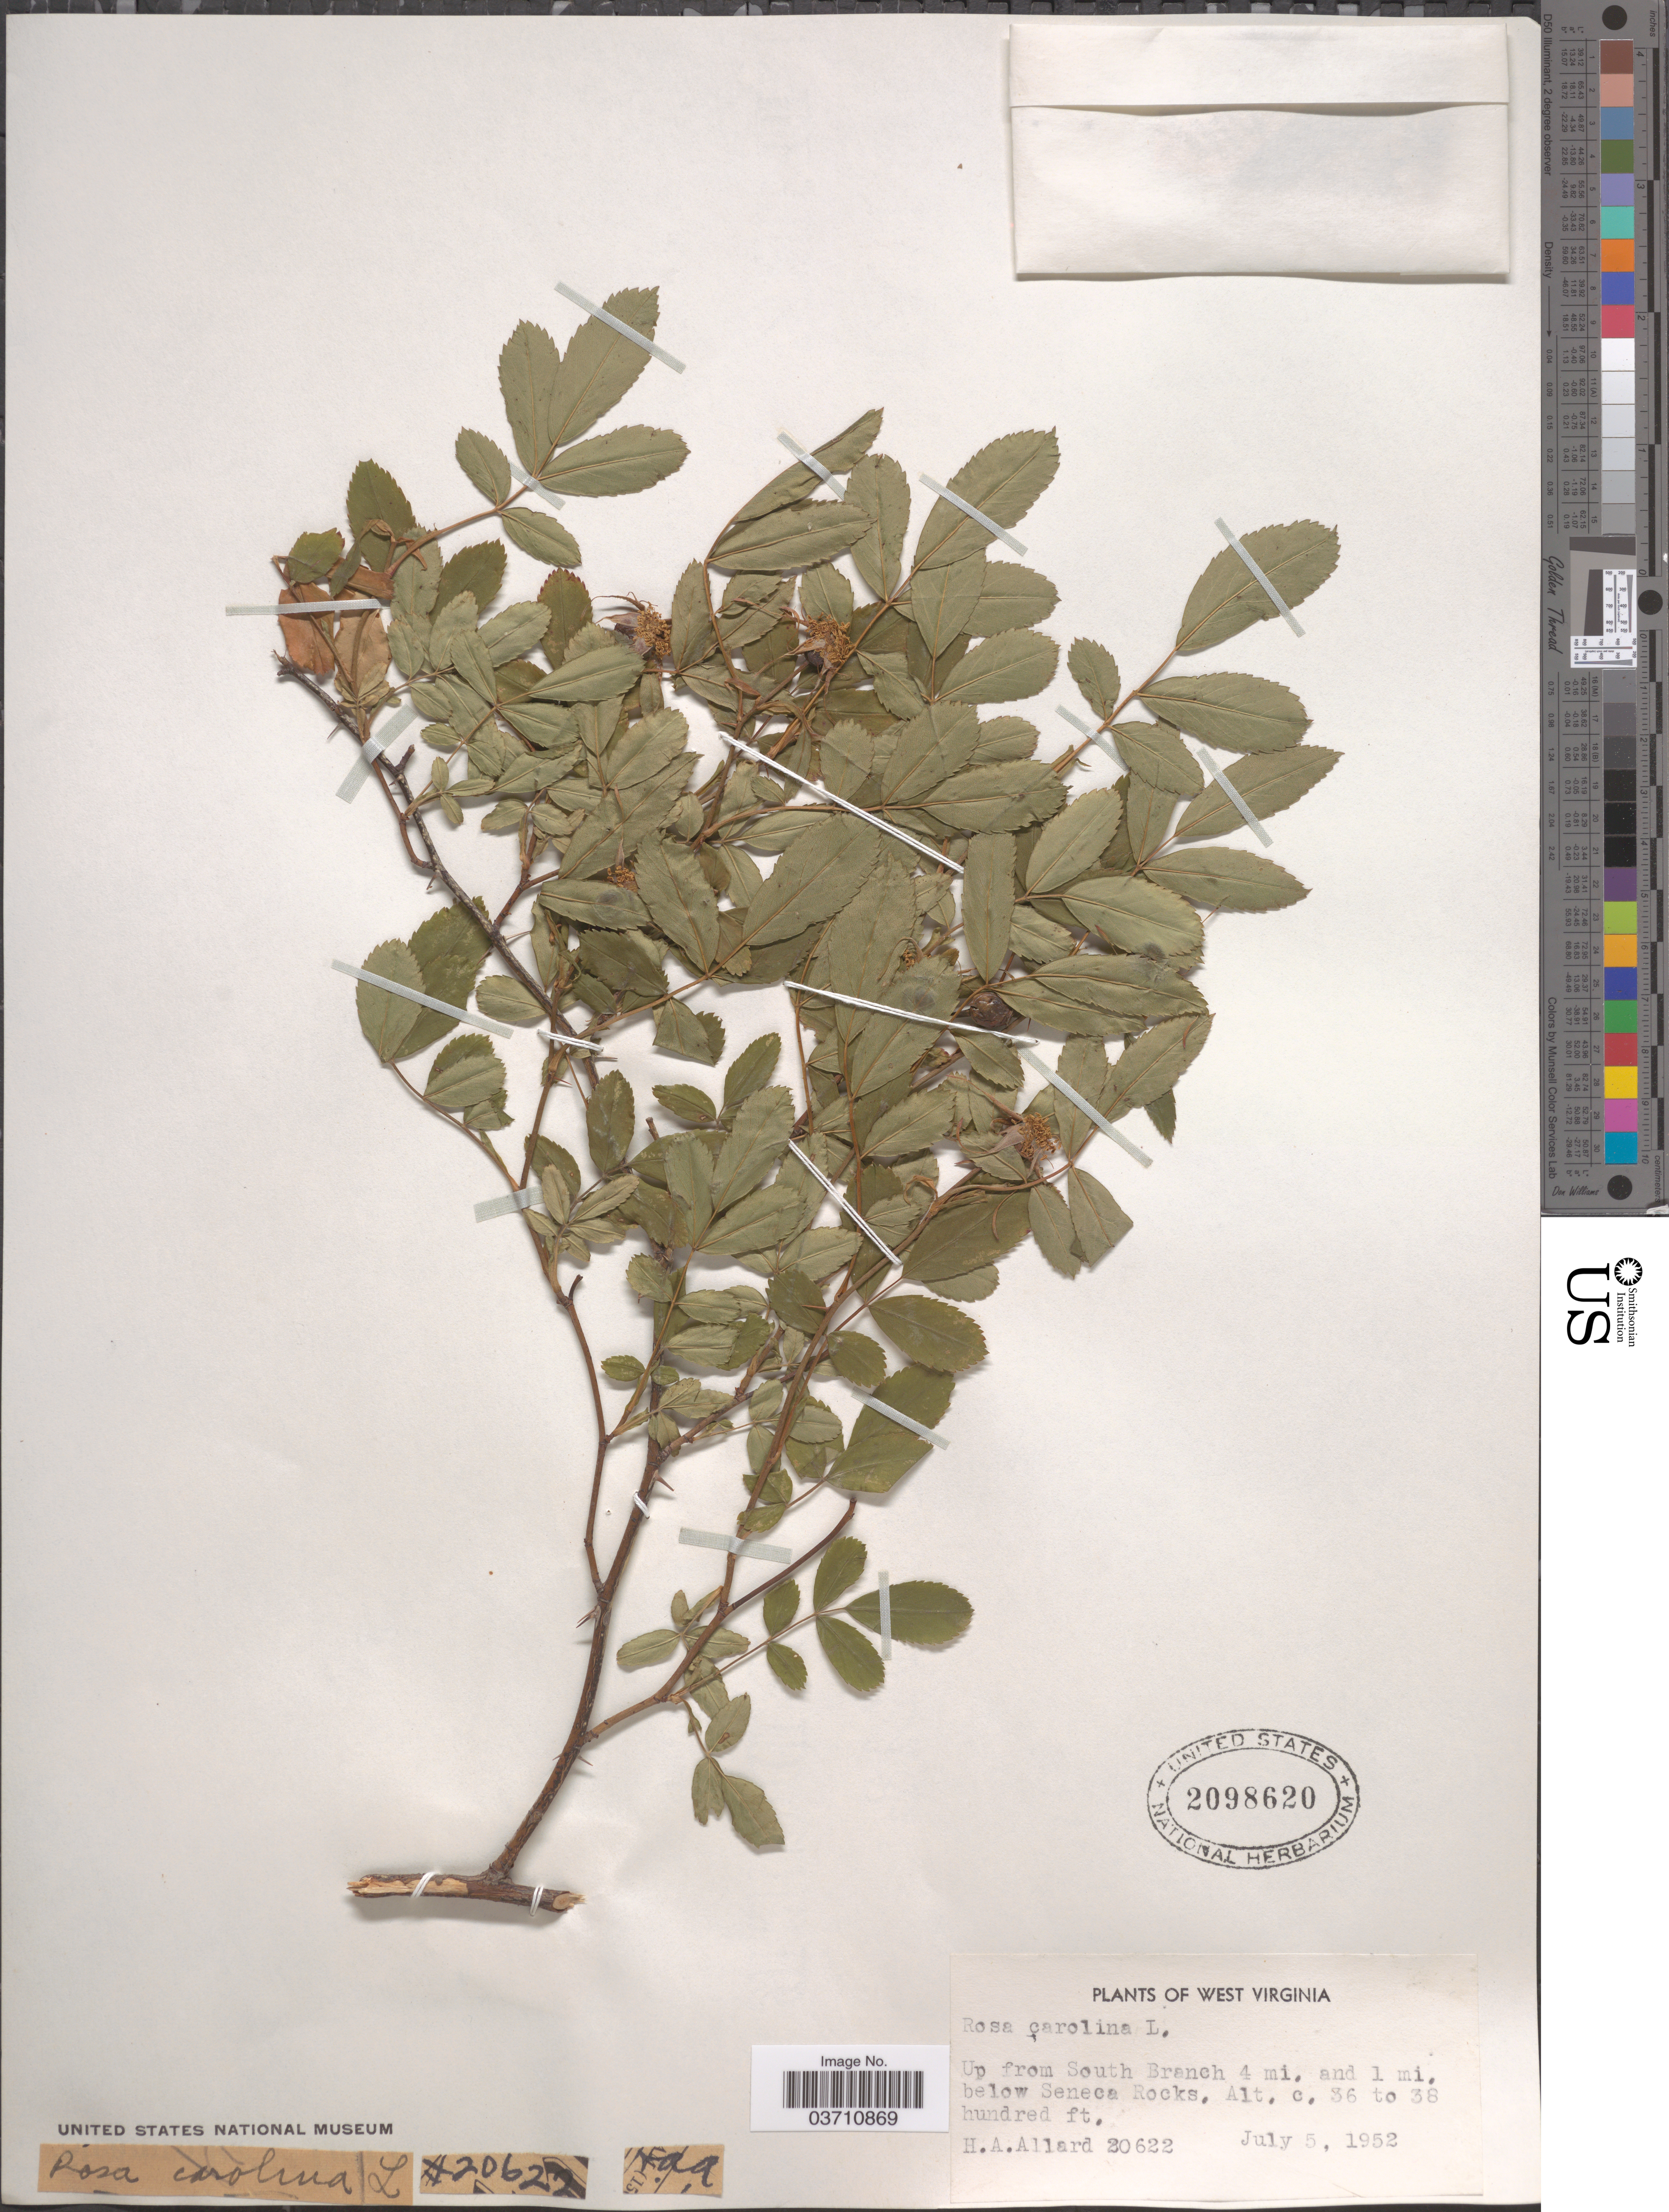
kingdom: Plantae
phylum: Tracheophyta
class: Magnoliopsida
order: Rosales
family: Rosaceae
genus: Rosa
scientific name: Rosa carolina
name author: L.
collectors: H. A. Allard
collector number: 20622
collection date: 1952-07-05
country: United States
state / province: West Virginia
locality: Up from South Branch 4 mi. and 1 mi. below Seneca Rocks.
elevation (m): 1097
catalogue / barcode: US 2098620